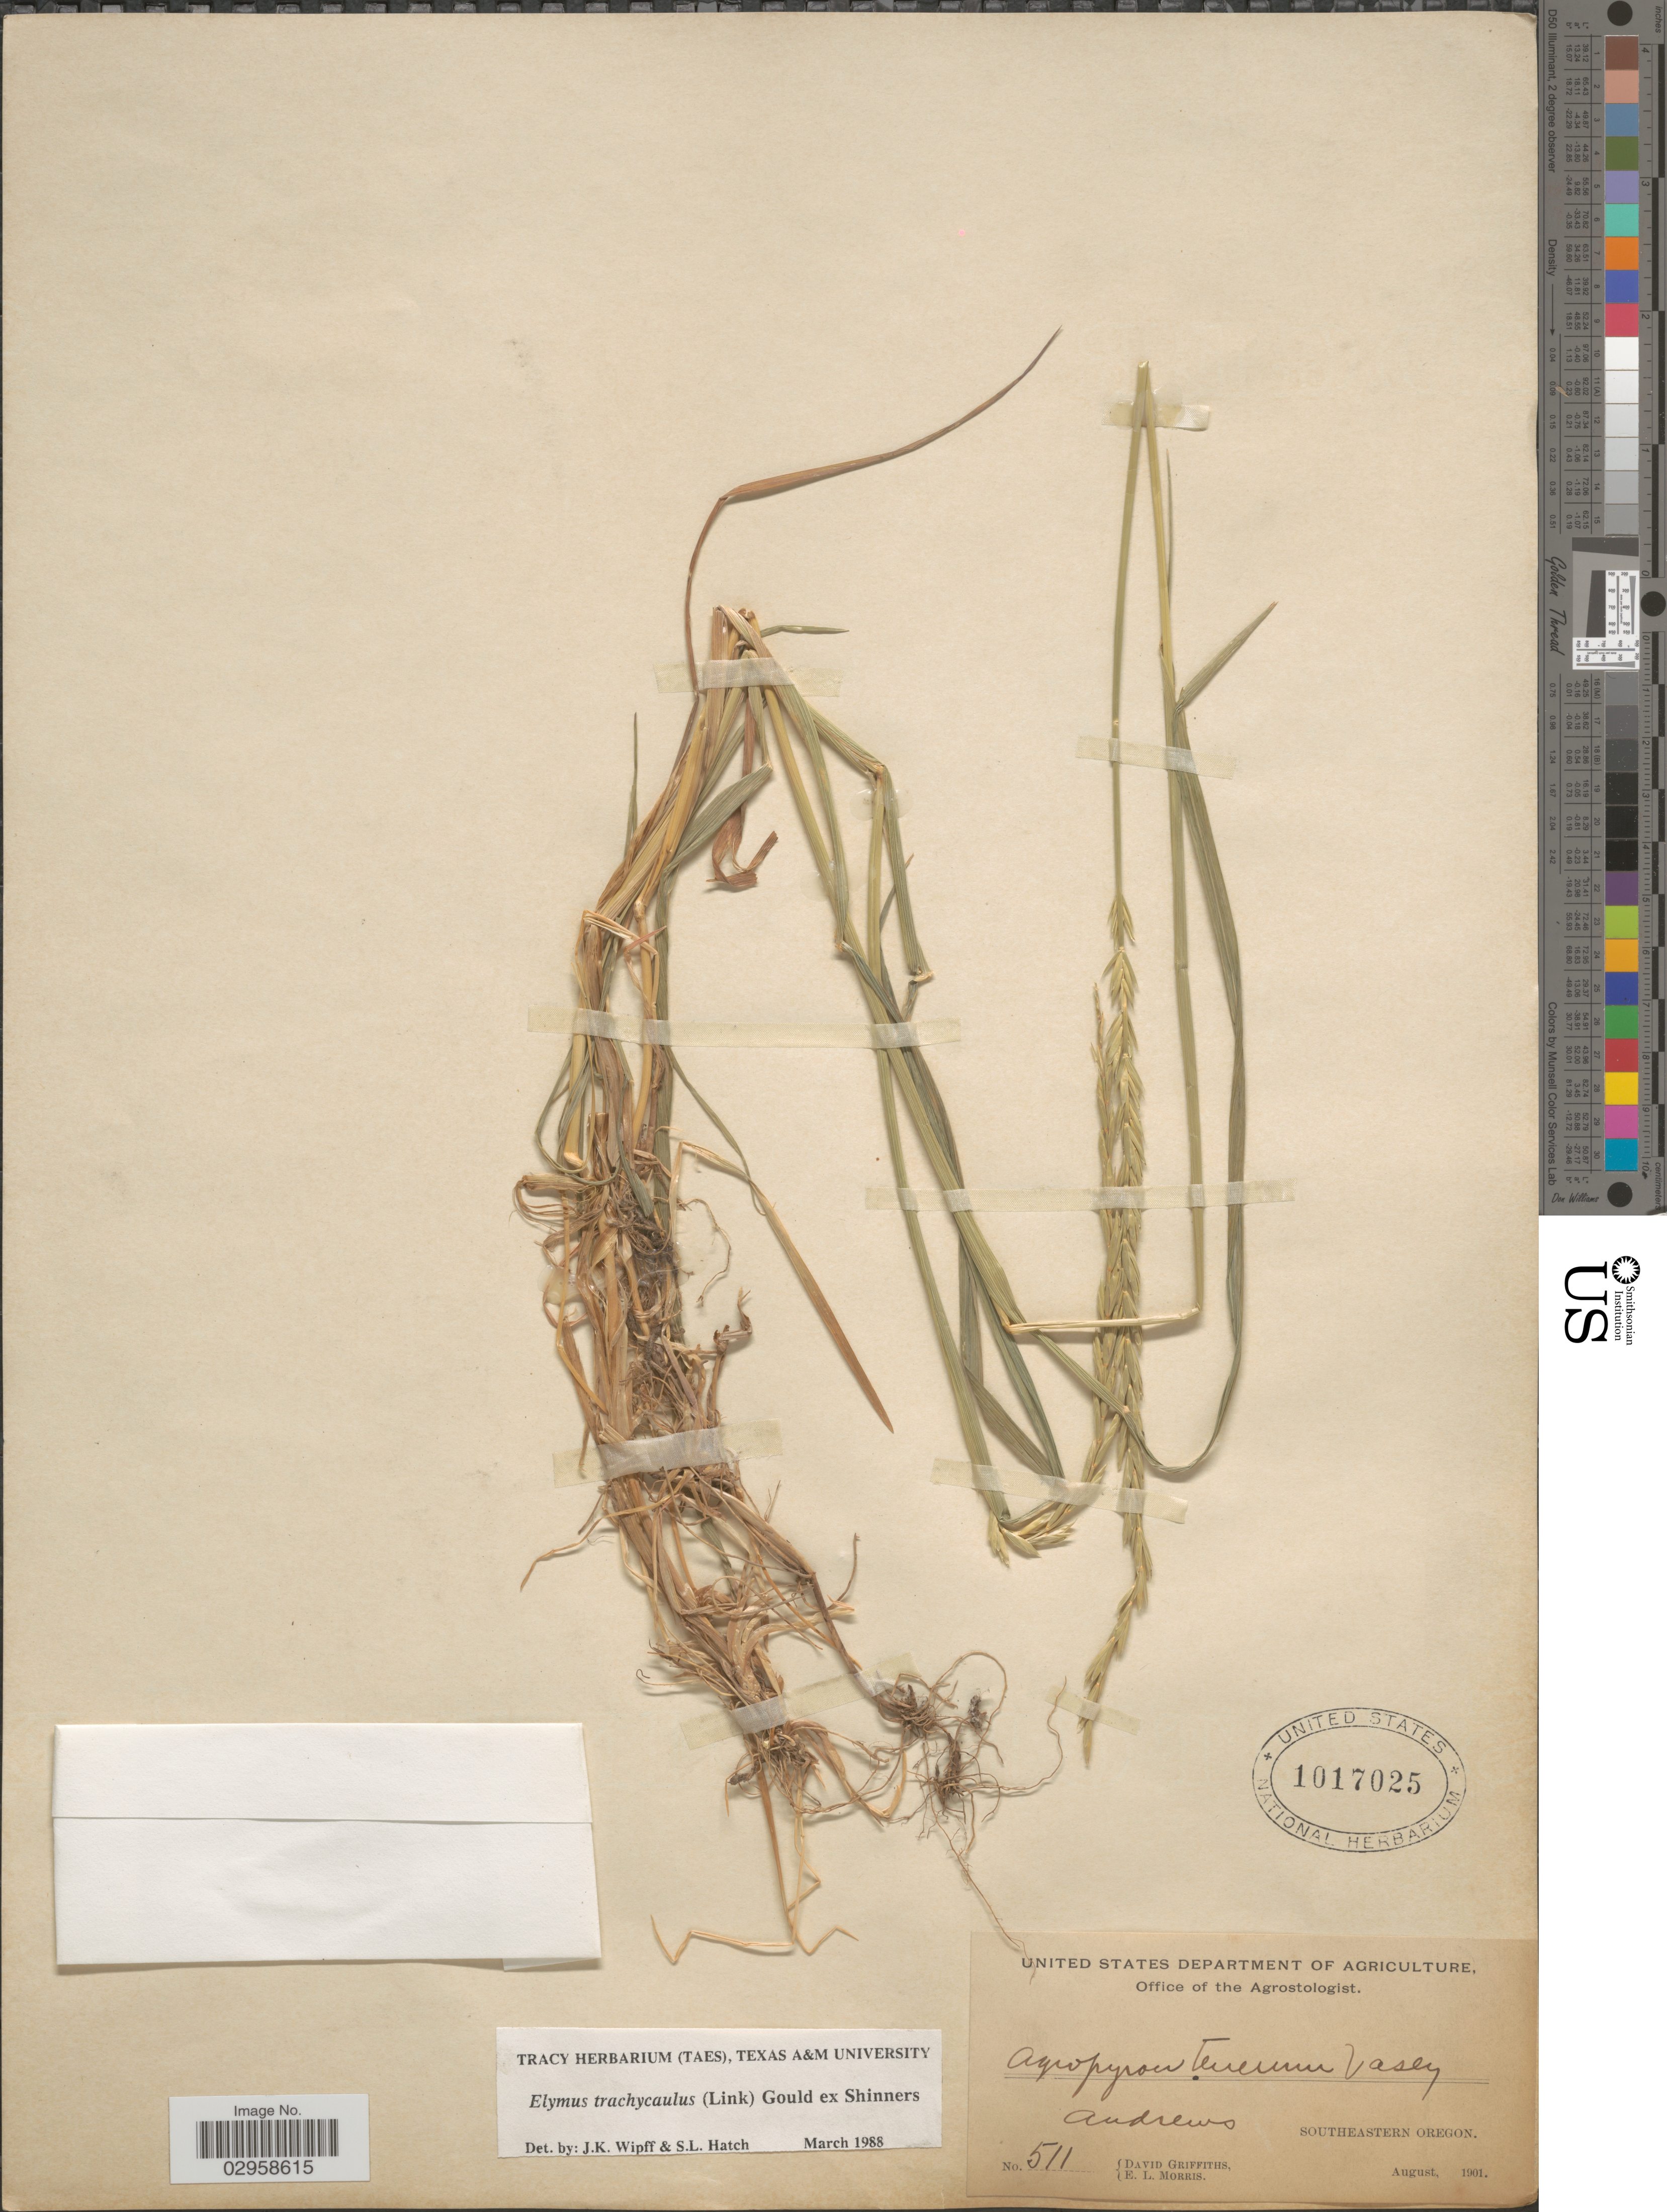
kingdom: Plantae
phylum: Tracheophyta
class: Liliopsida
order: Poales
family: Poaceae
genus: Elymus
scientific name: Elymus trachycaulus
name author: (Link) Gould ex Shinners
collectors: D. Griffiths & E. Morris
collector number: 511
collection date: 1901-08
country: United States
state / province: Oregon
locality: Andrews. Southeastern Oregon.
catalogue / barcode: US 1017025